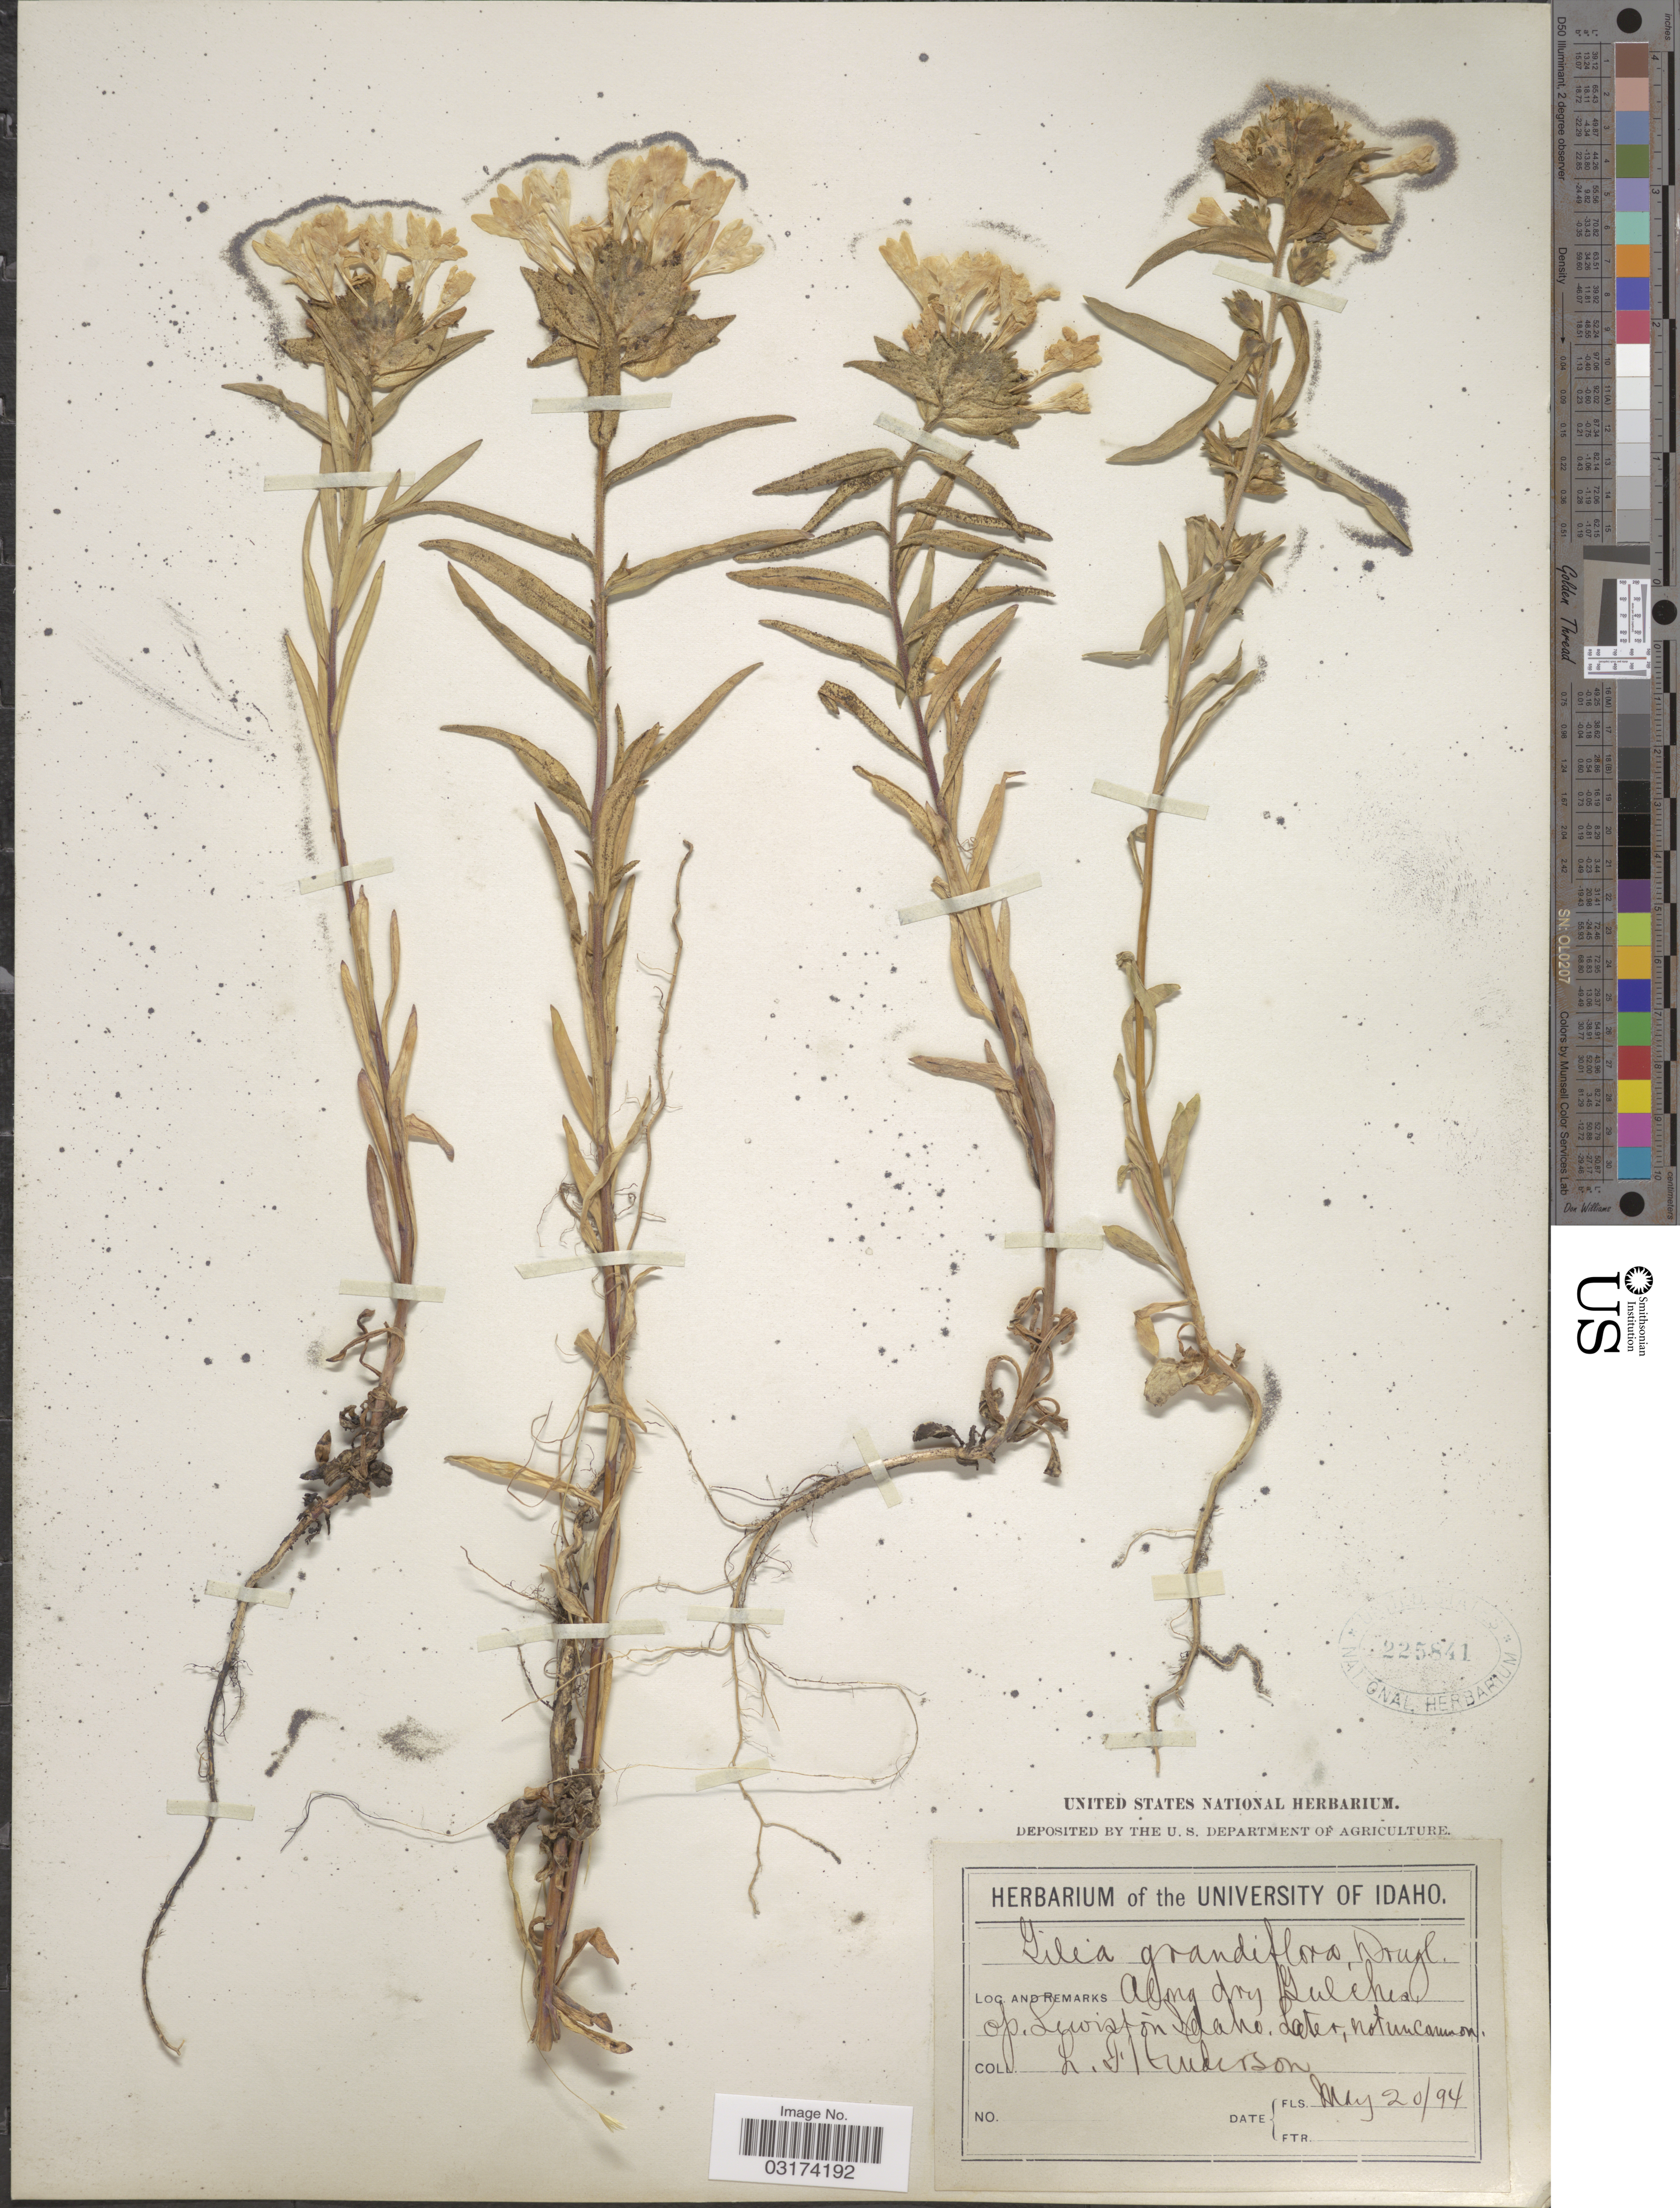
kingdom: Plantae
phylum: Tracheophyta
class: Magnoliopsida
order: Ericales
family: Polemoniaceae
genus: Collomia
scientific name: Collomia grandiflora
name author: Douglas ex Lindl.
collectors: L. Henderson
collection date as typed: Transcribed d/m/y: 20/5/94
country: United States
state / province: Idaho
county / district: Nez Perce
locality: Along dry gulches of Lewiston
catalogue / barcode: US 225841